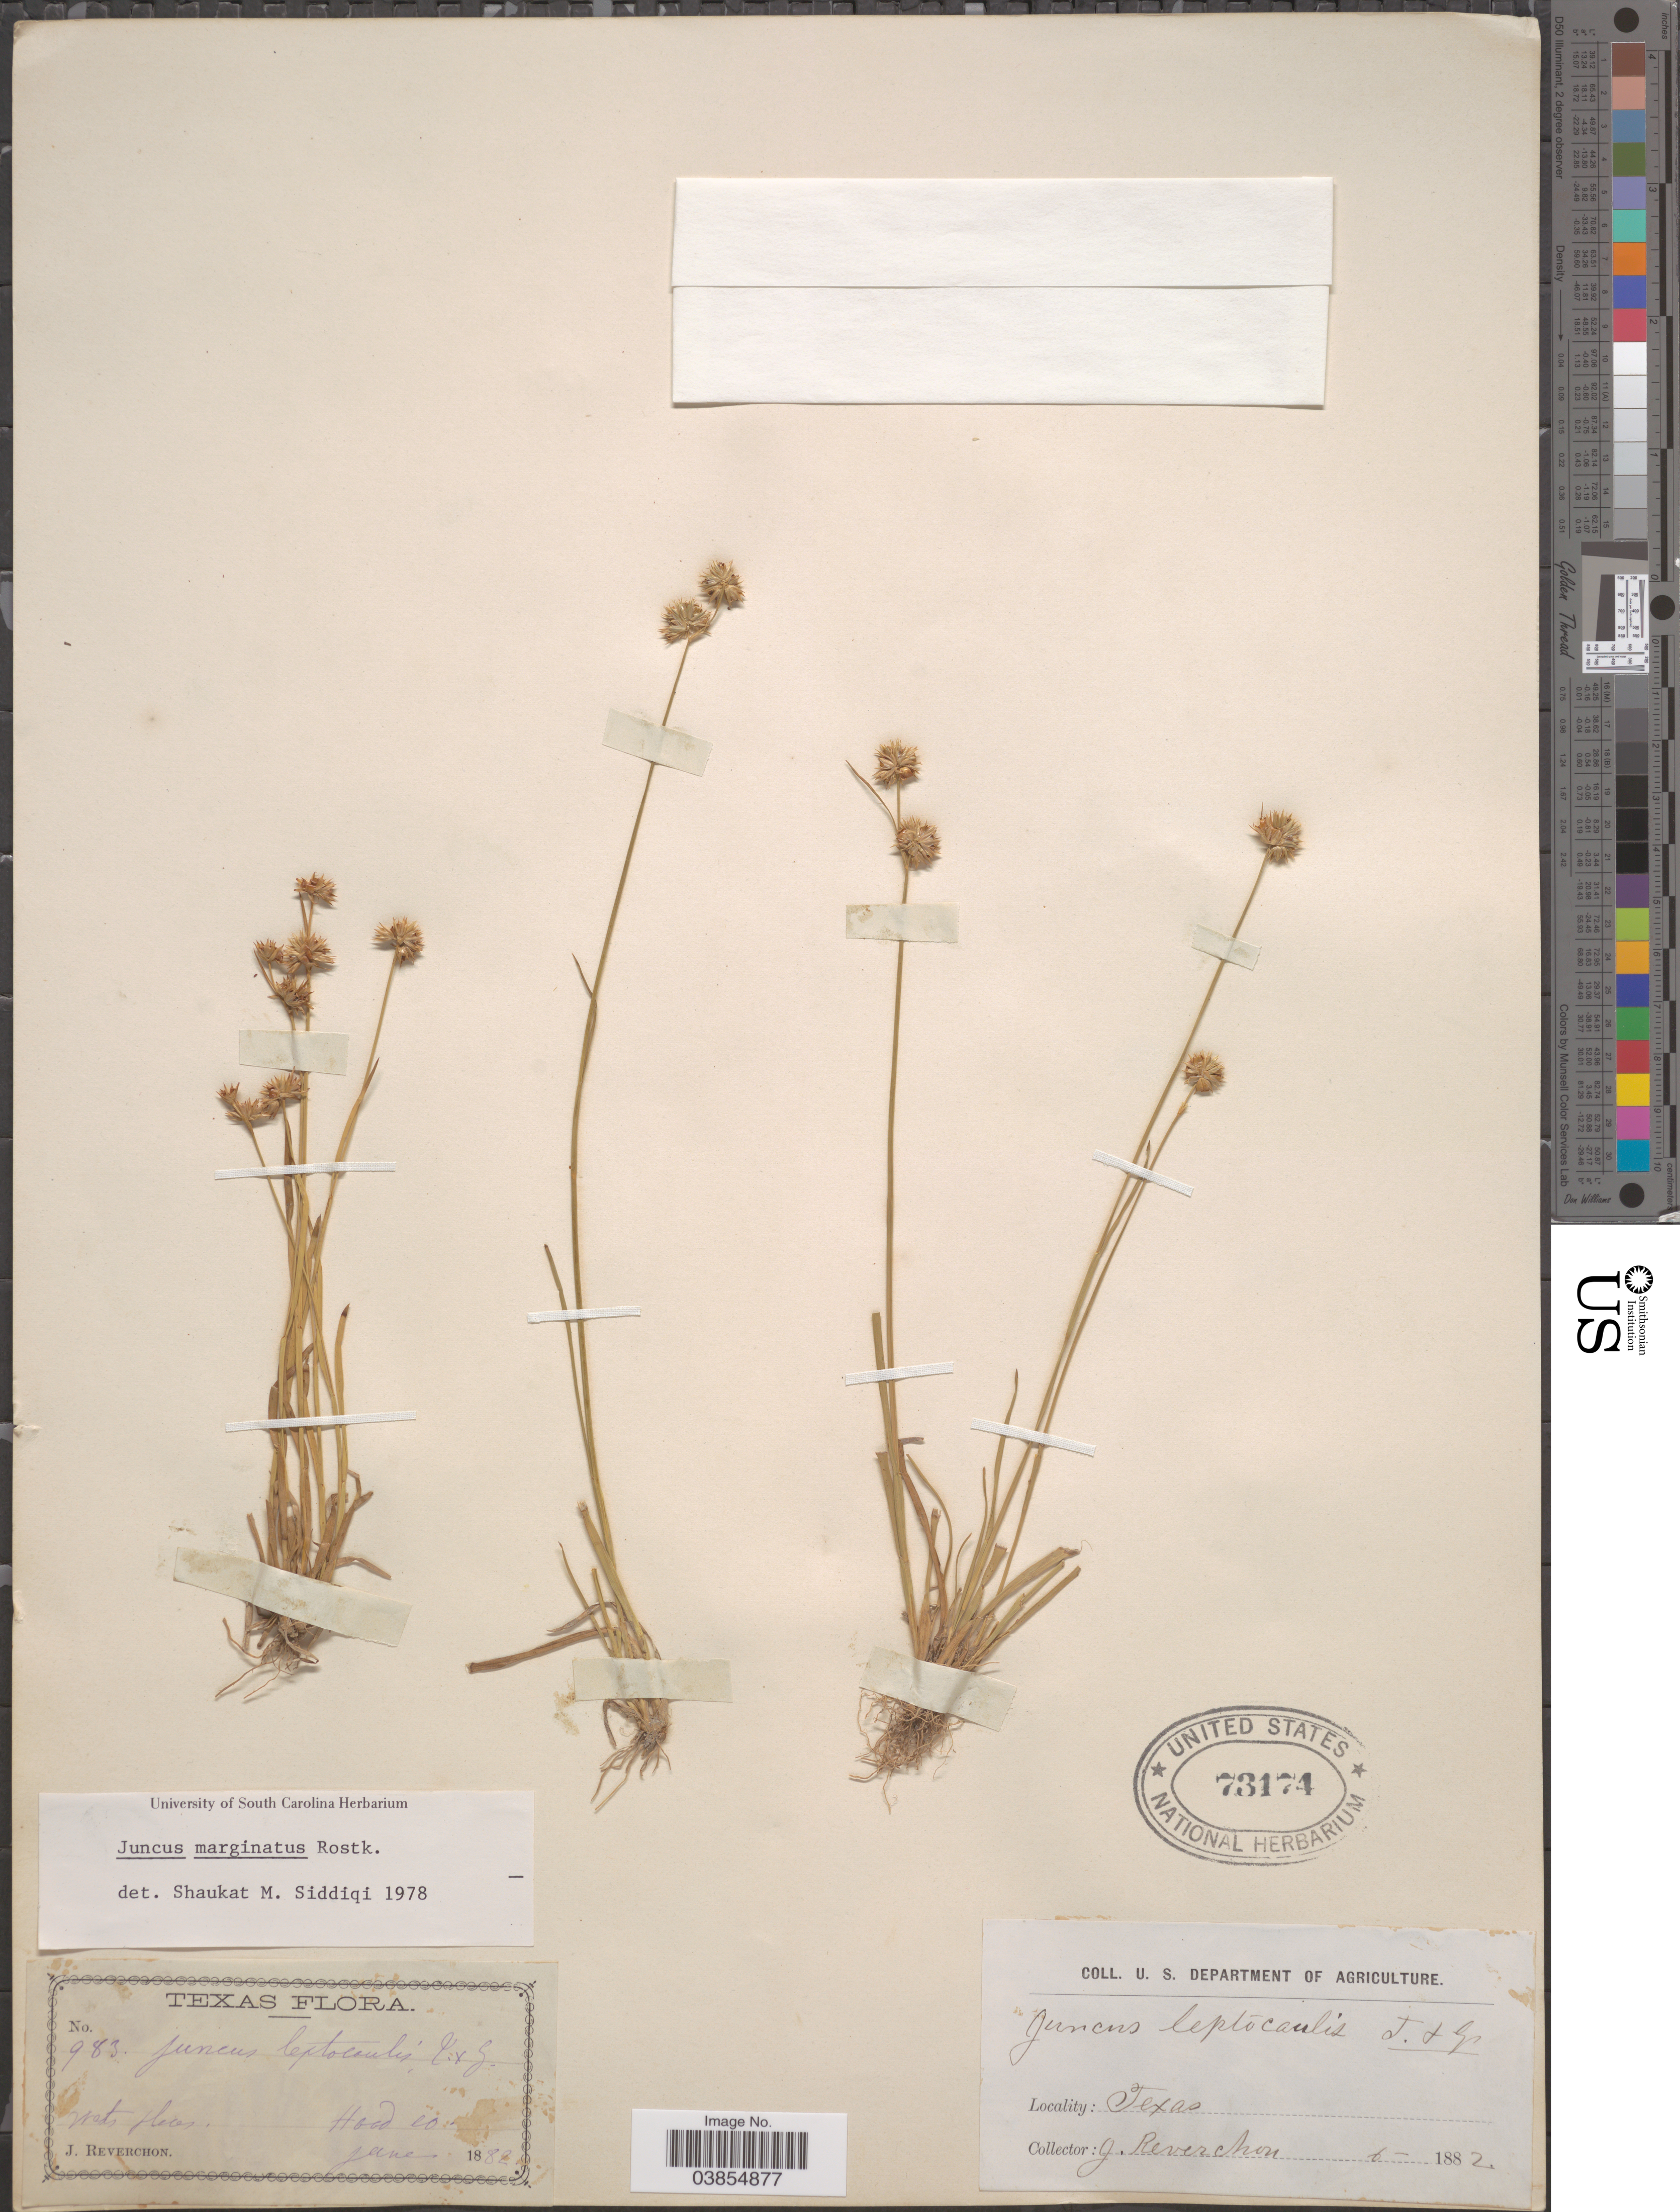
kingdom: Plantae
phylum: Tracheophyta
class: Liliopsida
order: Poales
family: Juncaceae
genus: Juncus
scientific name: Juncus marginatus var. setosus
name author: Coville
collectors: J. Reverchon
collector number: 983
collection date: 1882-06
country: United States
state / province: Texas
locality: Wet places. Hood Co.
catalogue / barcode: US 73174